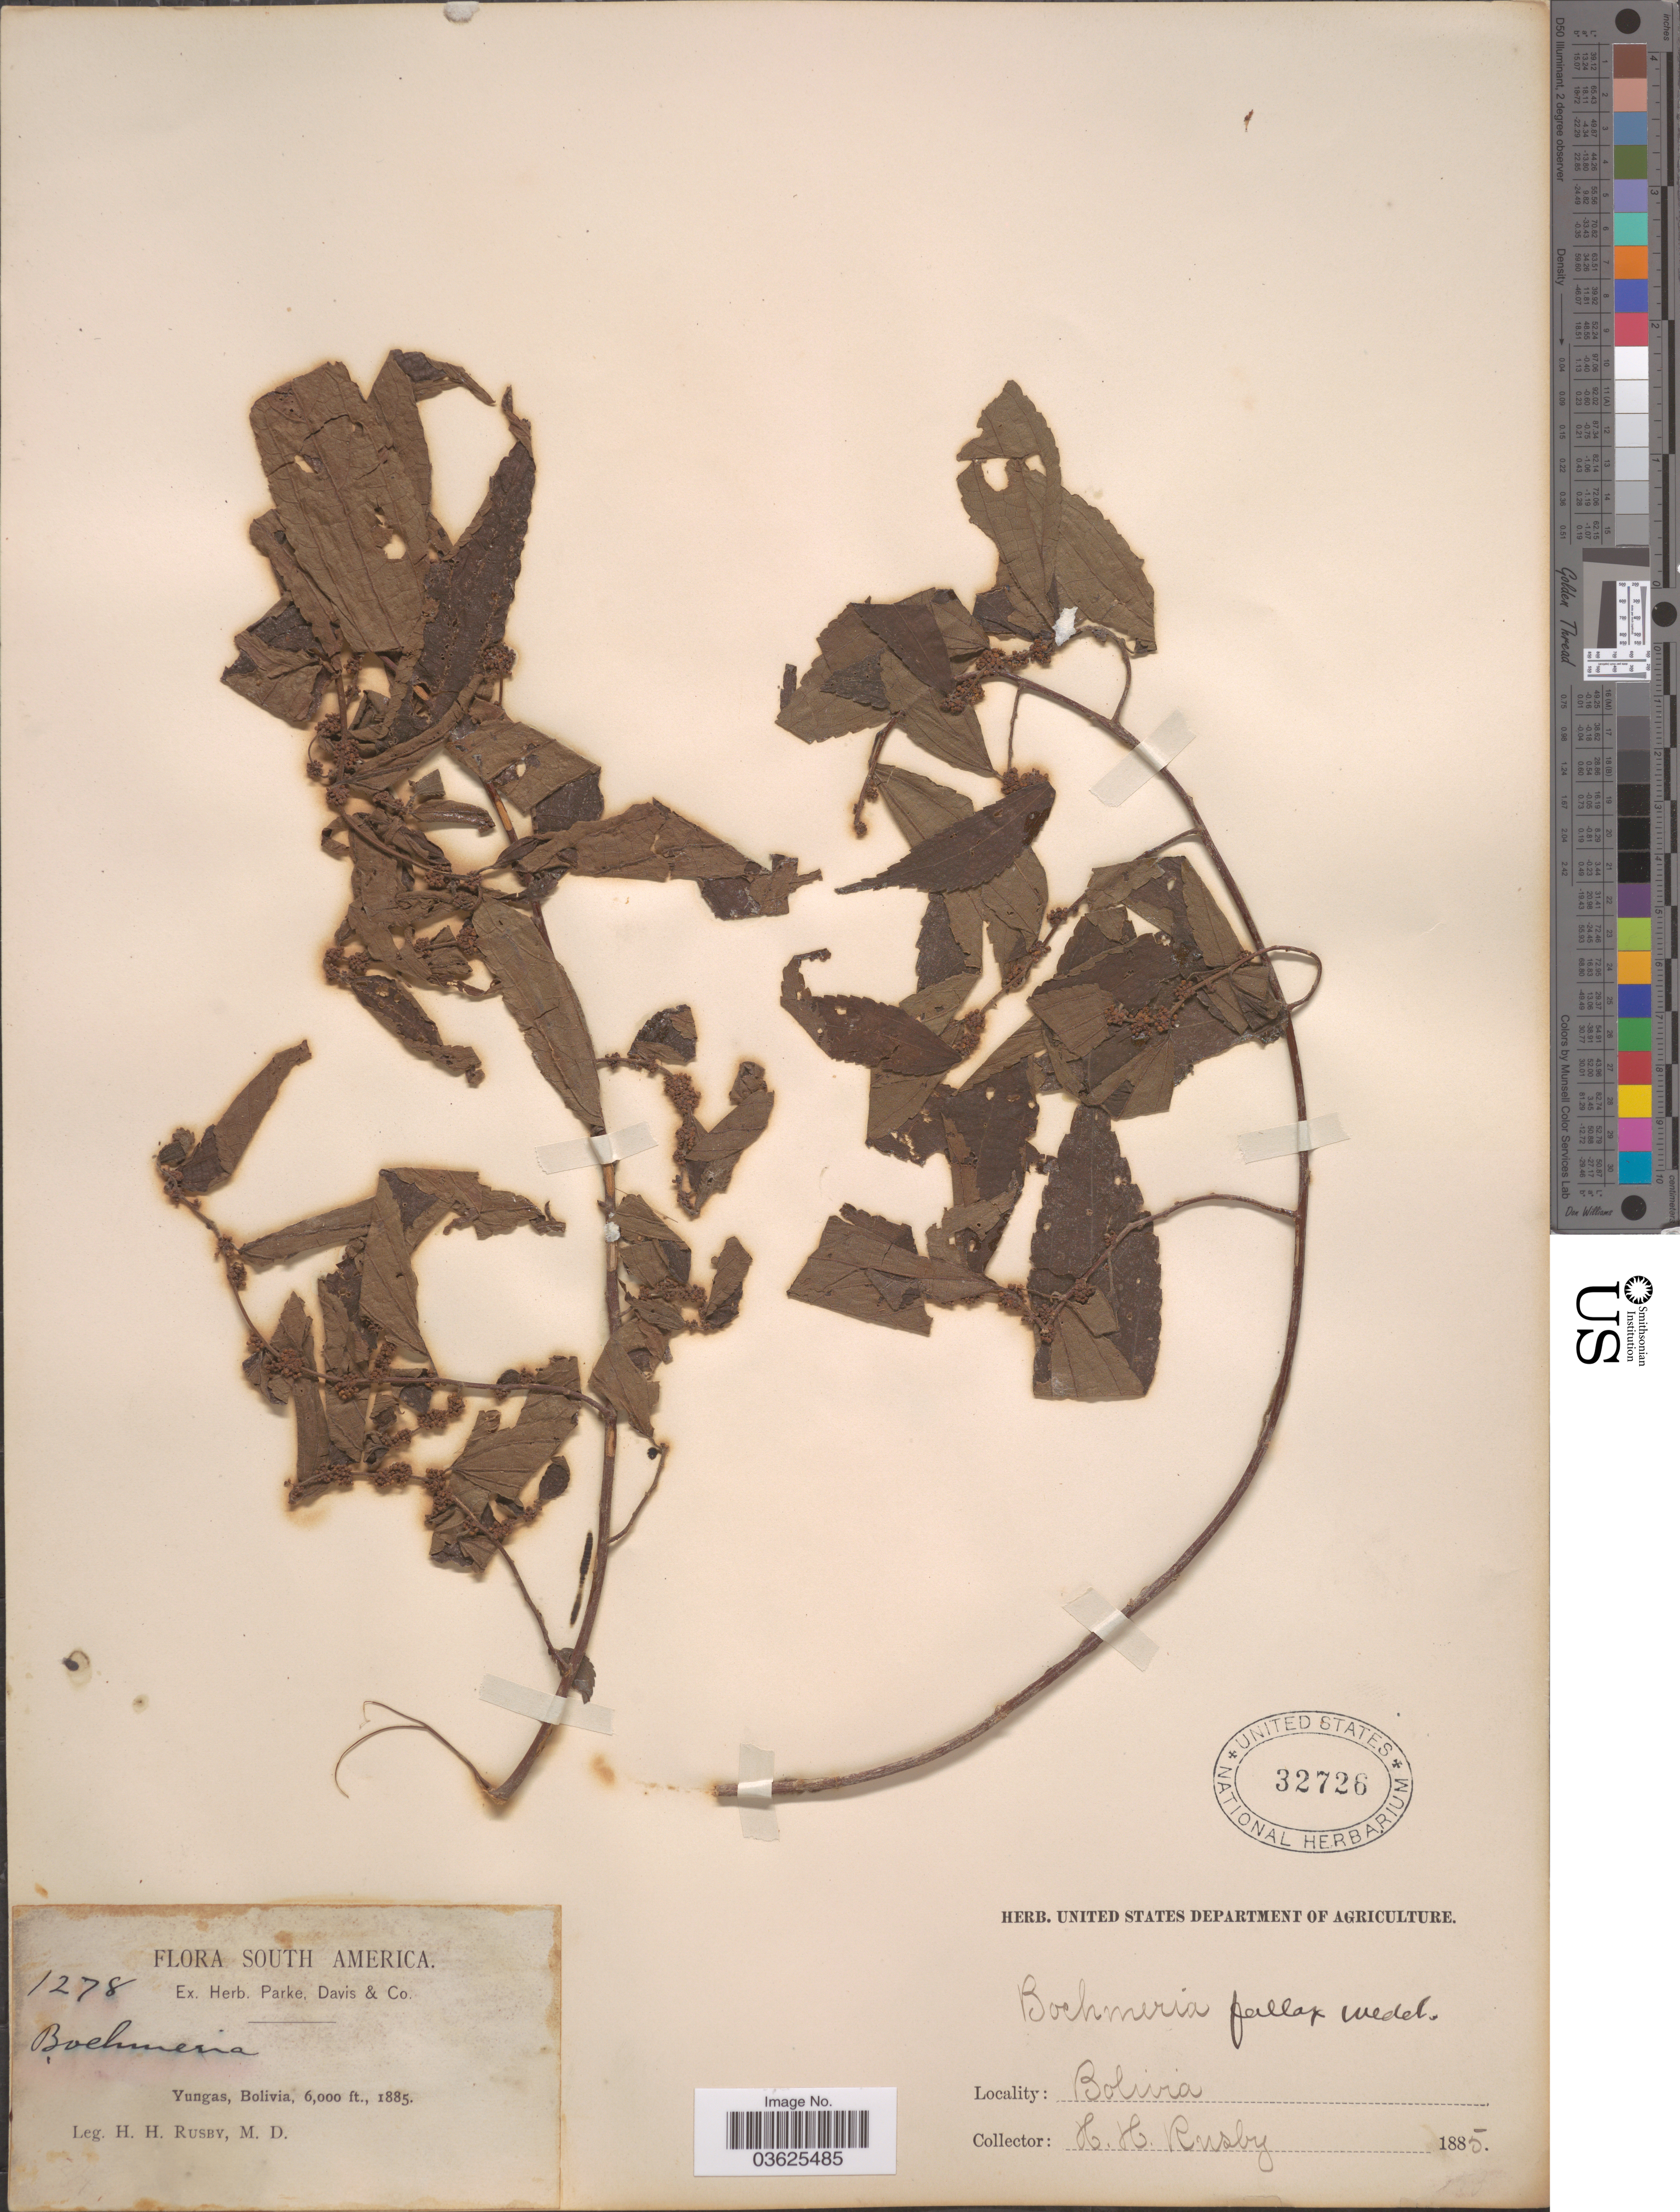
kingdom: Plantae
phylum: Tracheophyta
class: Magnoliopsida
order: Rosales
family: Urticaceae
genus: Boehmeria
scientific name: Boehmeria ulmifolia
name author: Wedd.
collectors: H. H. Rusby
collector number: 1278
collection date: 1885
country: Bolivia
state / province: La Paz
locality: Yungas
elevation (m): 1829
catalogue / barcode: US 32726